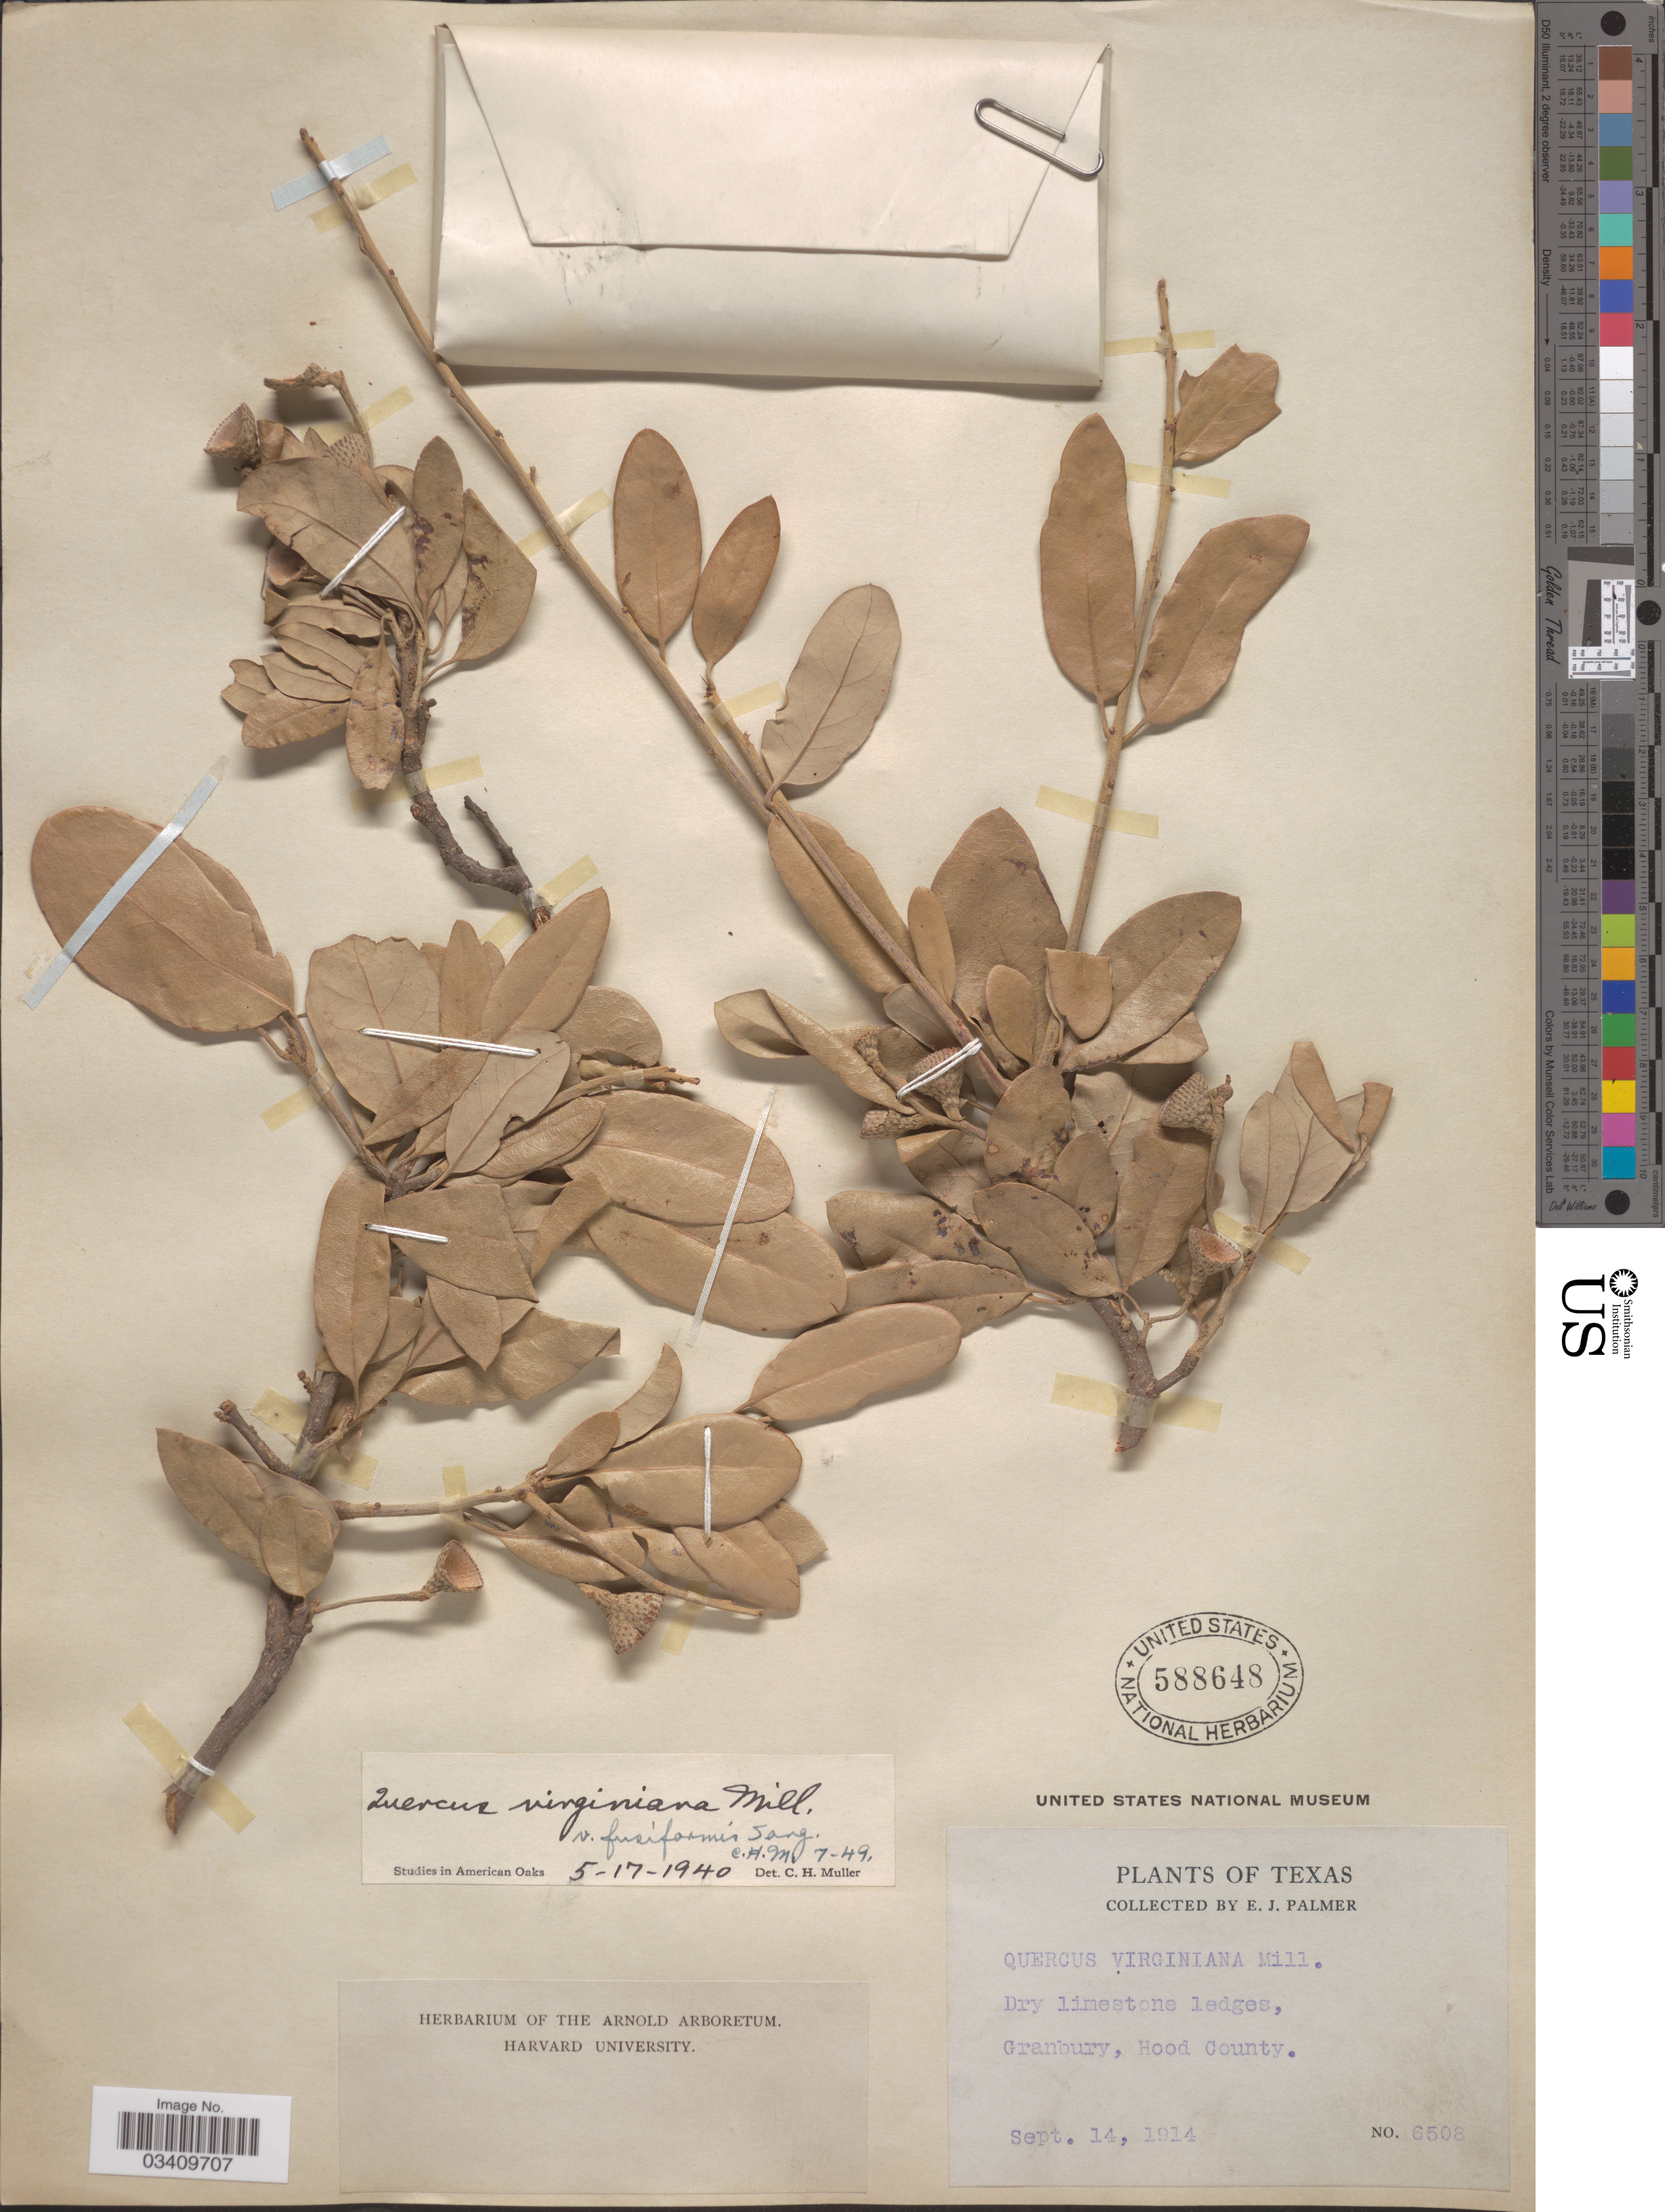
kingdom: Plantae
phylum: Tracheophyta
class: Magnoliopsida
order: Fagales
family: Fagaceae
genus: Quercus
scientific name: Quercus virginiana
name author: Mill.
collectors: E. J. Palmer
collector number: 6508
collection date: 1914-09-14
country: United States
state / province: Texas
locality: Granbury, Hood County.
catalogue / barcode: US 588648